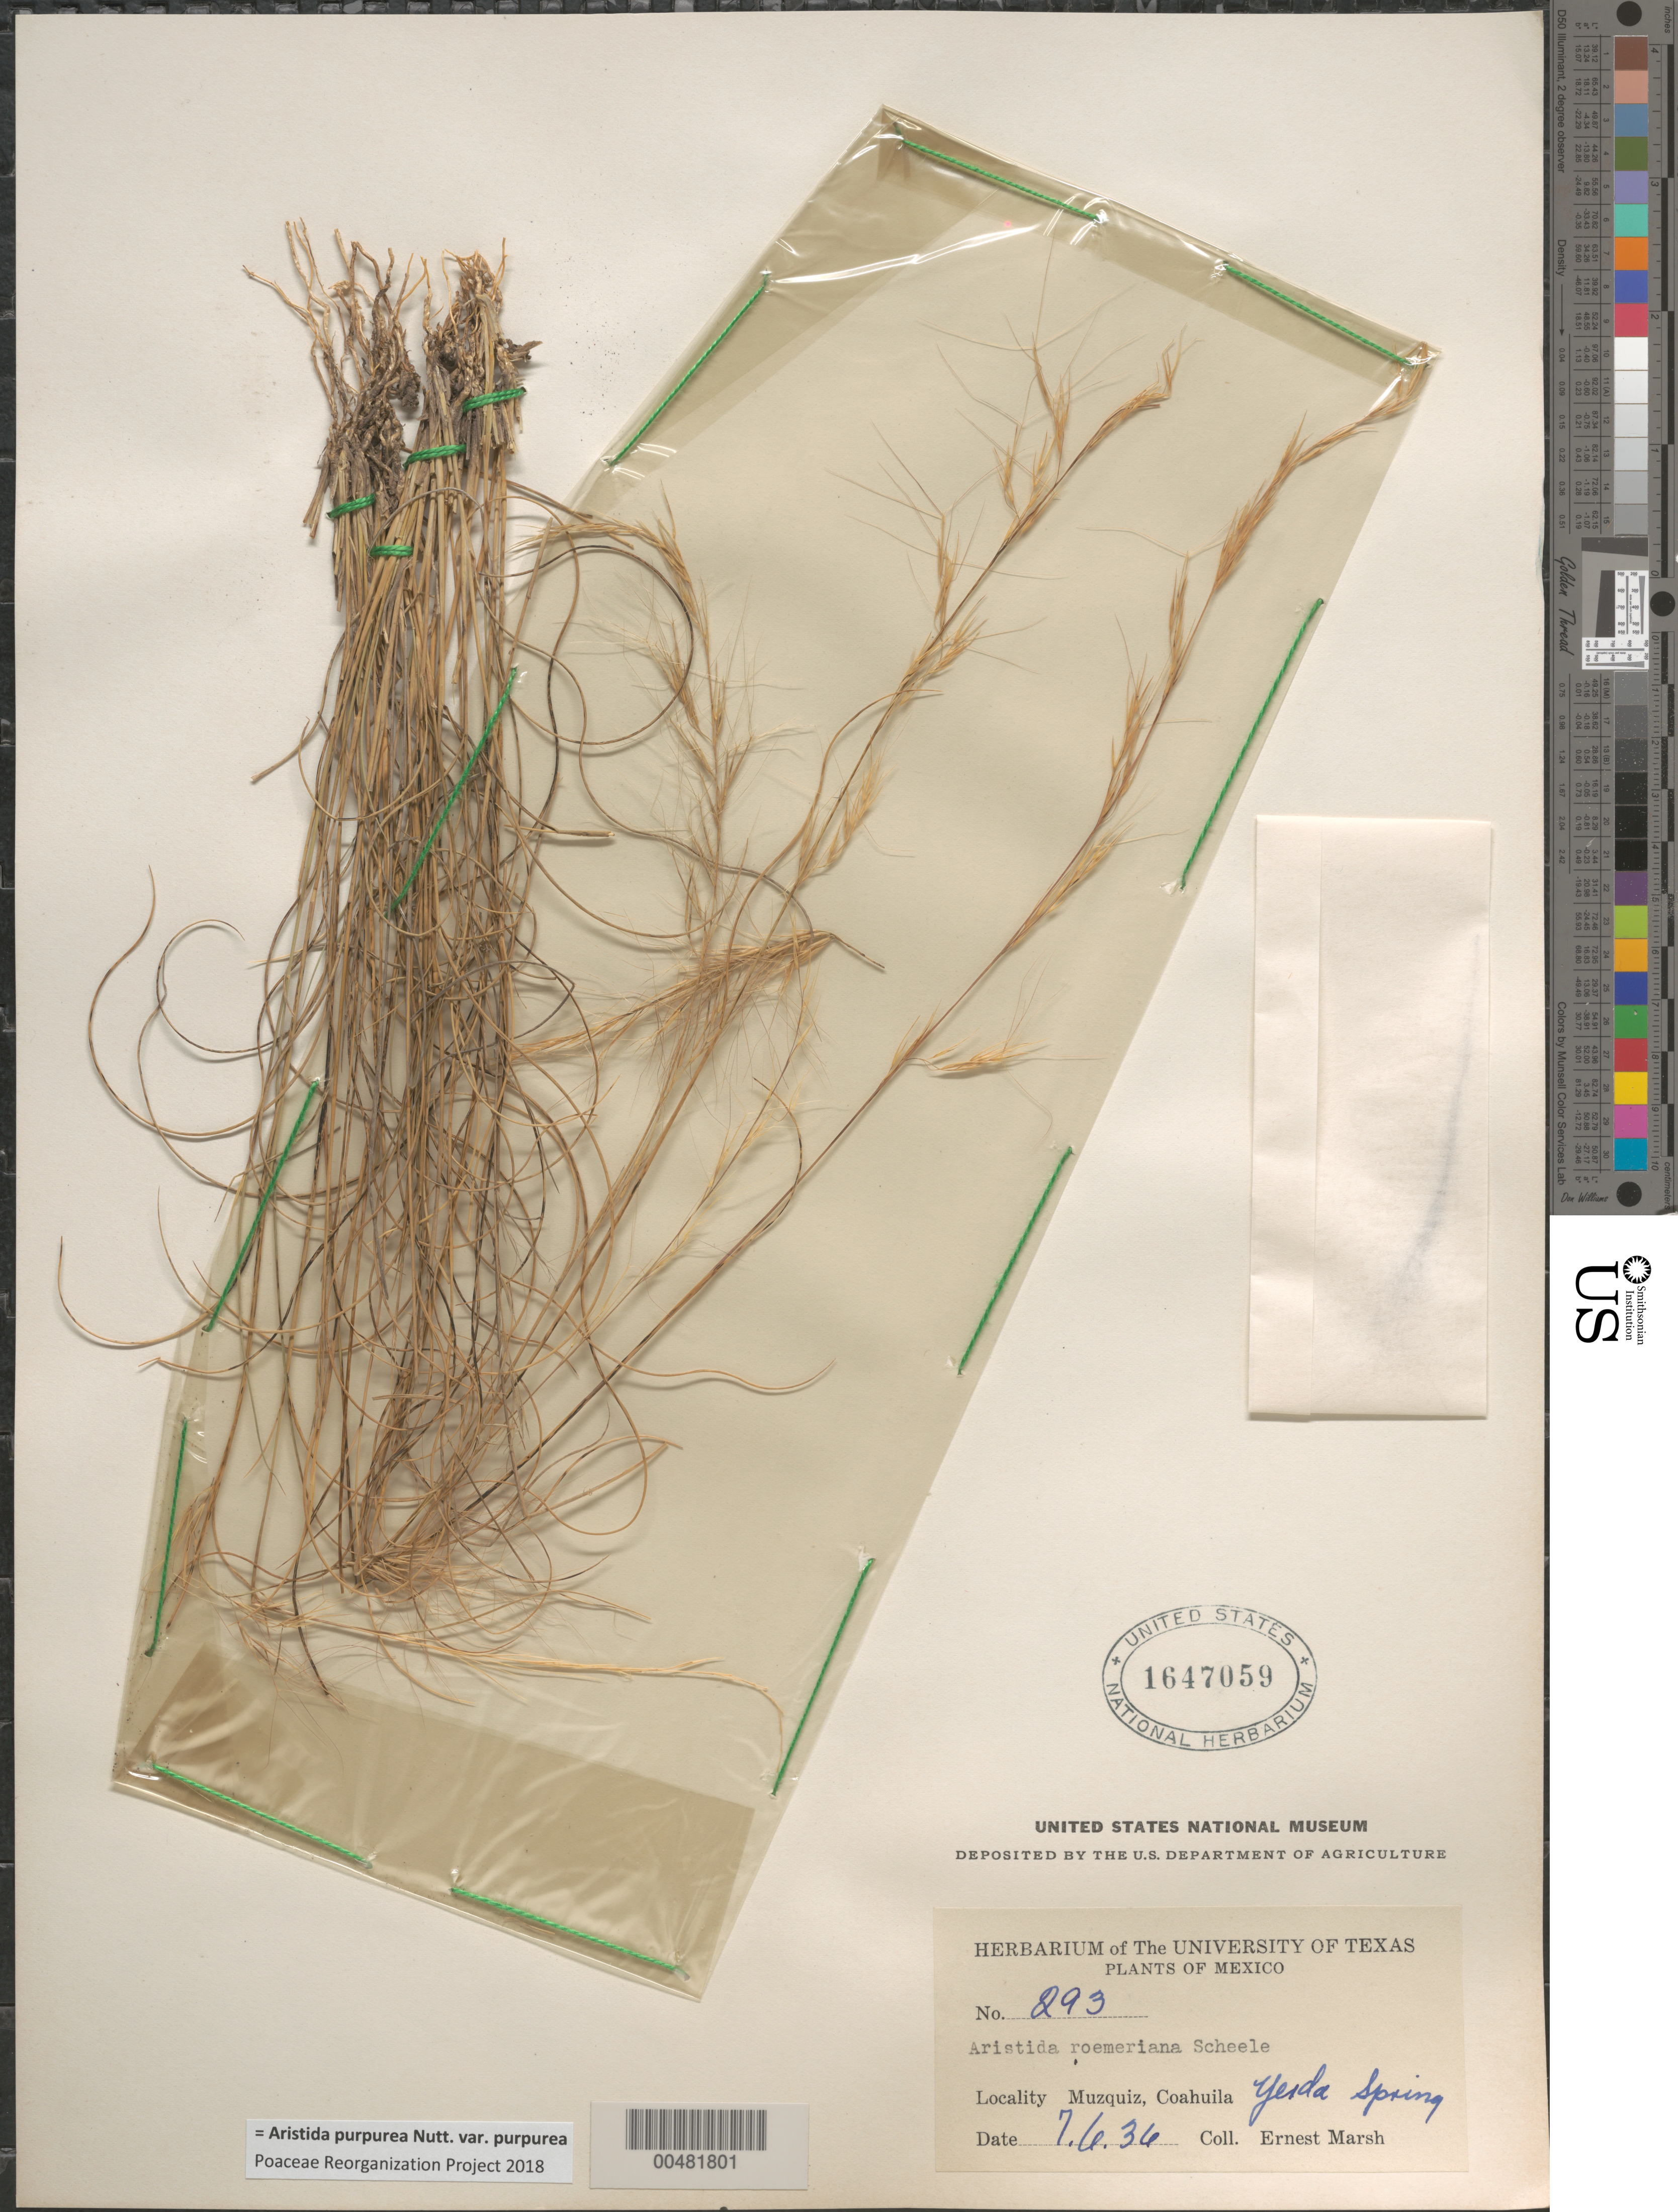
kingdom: Plantae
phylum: Tracheophyta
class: Liliopsida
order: Poales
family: Poaceae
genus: Aristida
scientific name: Aristida purpurea var. purpurea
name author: Nutt.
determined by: Poaceae Reorganization Project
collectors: E. Marsh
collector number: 293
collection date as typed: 6 Jul 1936 or 7 Jun 1936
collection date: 1936-06-07 or 1936-07-06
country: Mexico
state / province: Coahuila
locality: Muzquiz, Yesda Spring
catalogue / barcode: US 1647059